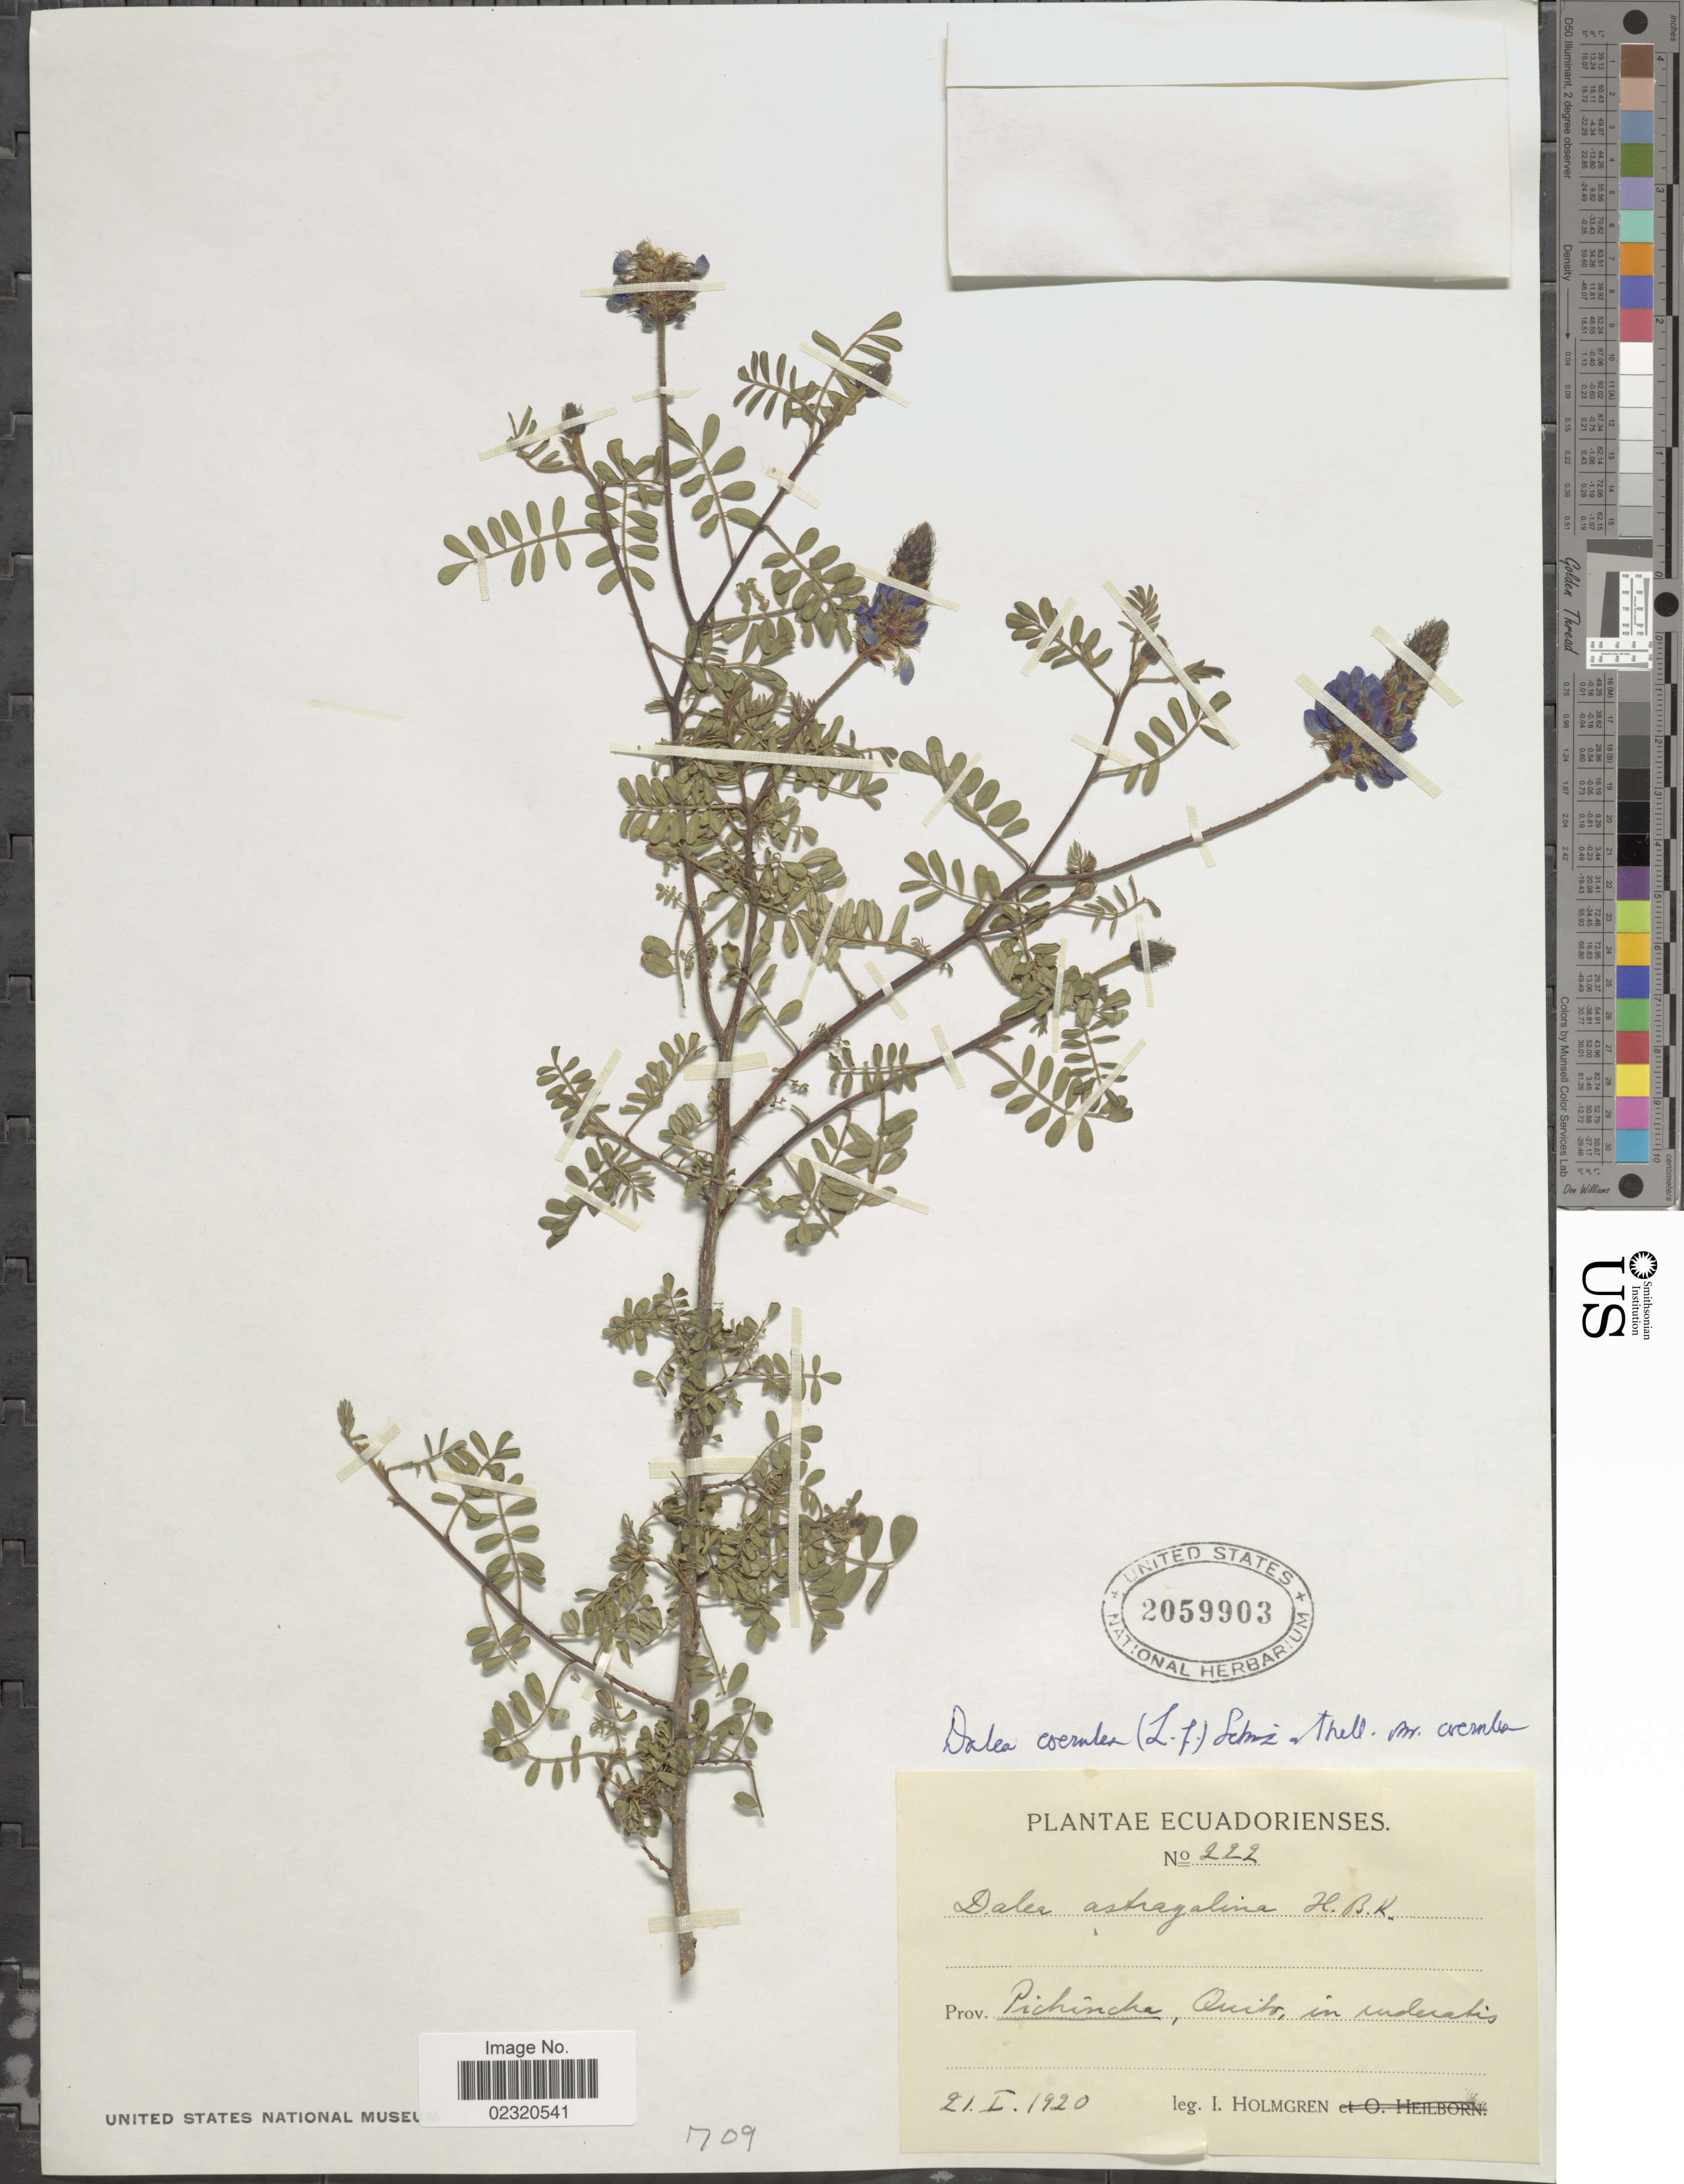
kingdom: Plantae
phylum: Tracheophyta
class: Magnoliopsida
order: Fabales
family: Fabaceae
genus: Dalea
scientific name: Dalea coerulea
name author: (L. f.) Schinz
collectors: I. Holmgren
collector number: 222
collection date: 1920-01-21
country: Ecuador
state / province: Pichincha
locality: Quito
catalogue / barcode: US 2059903